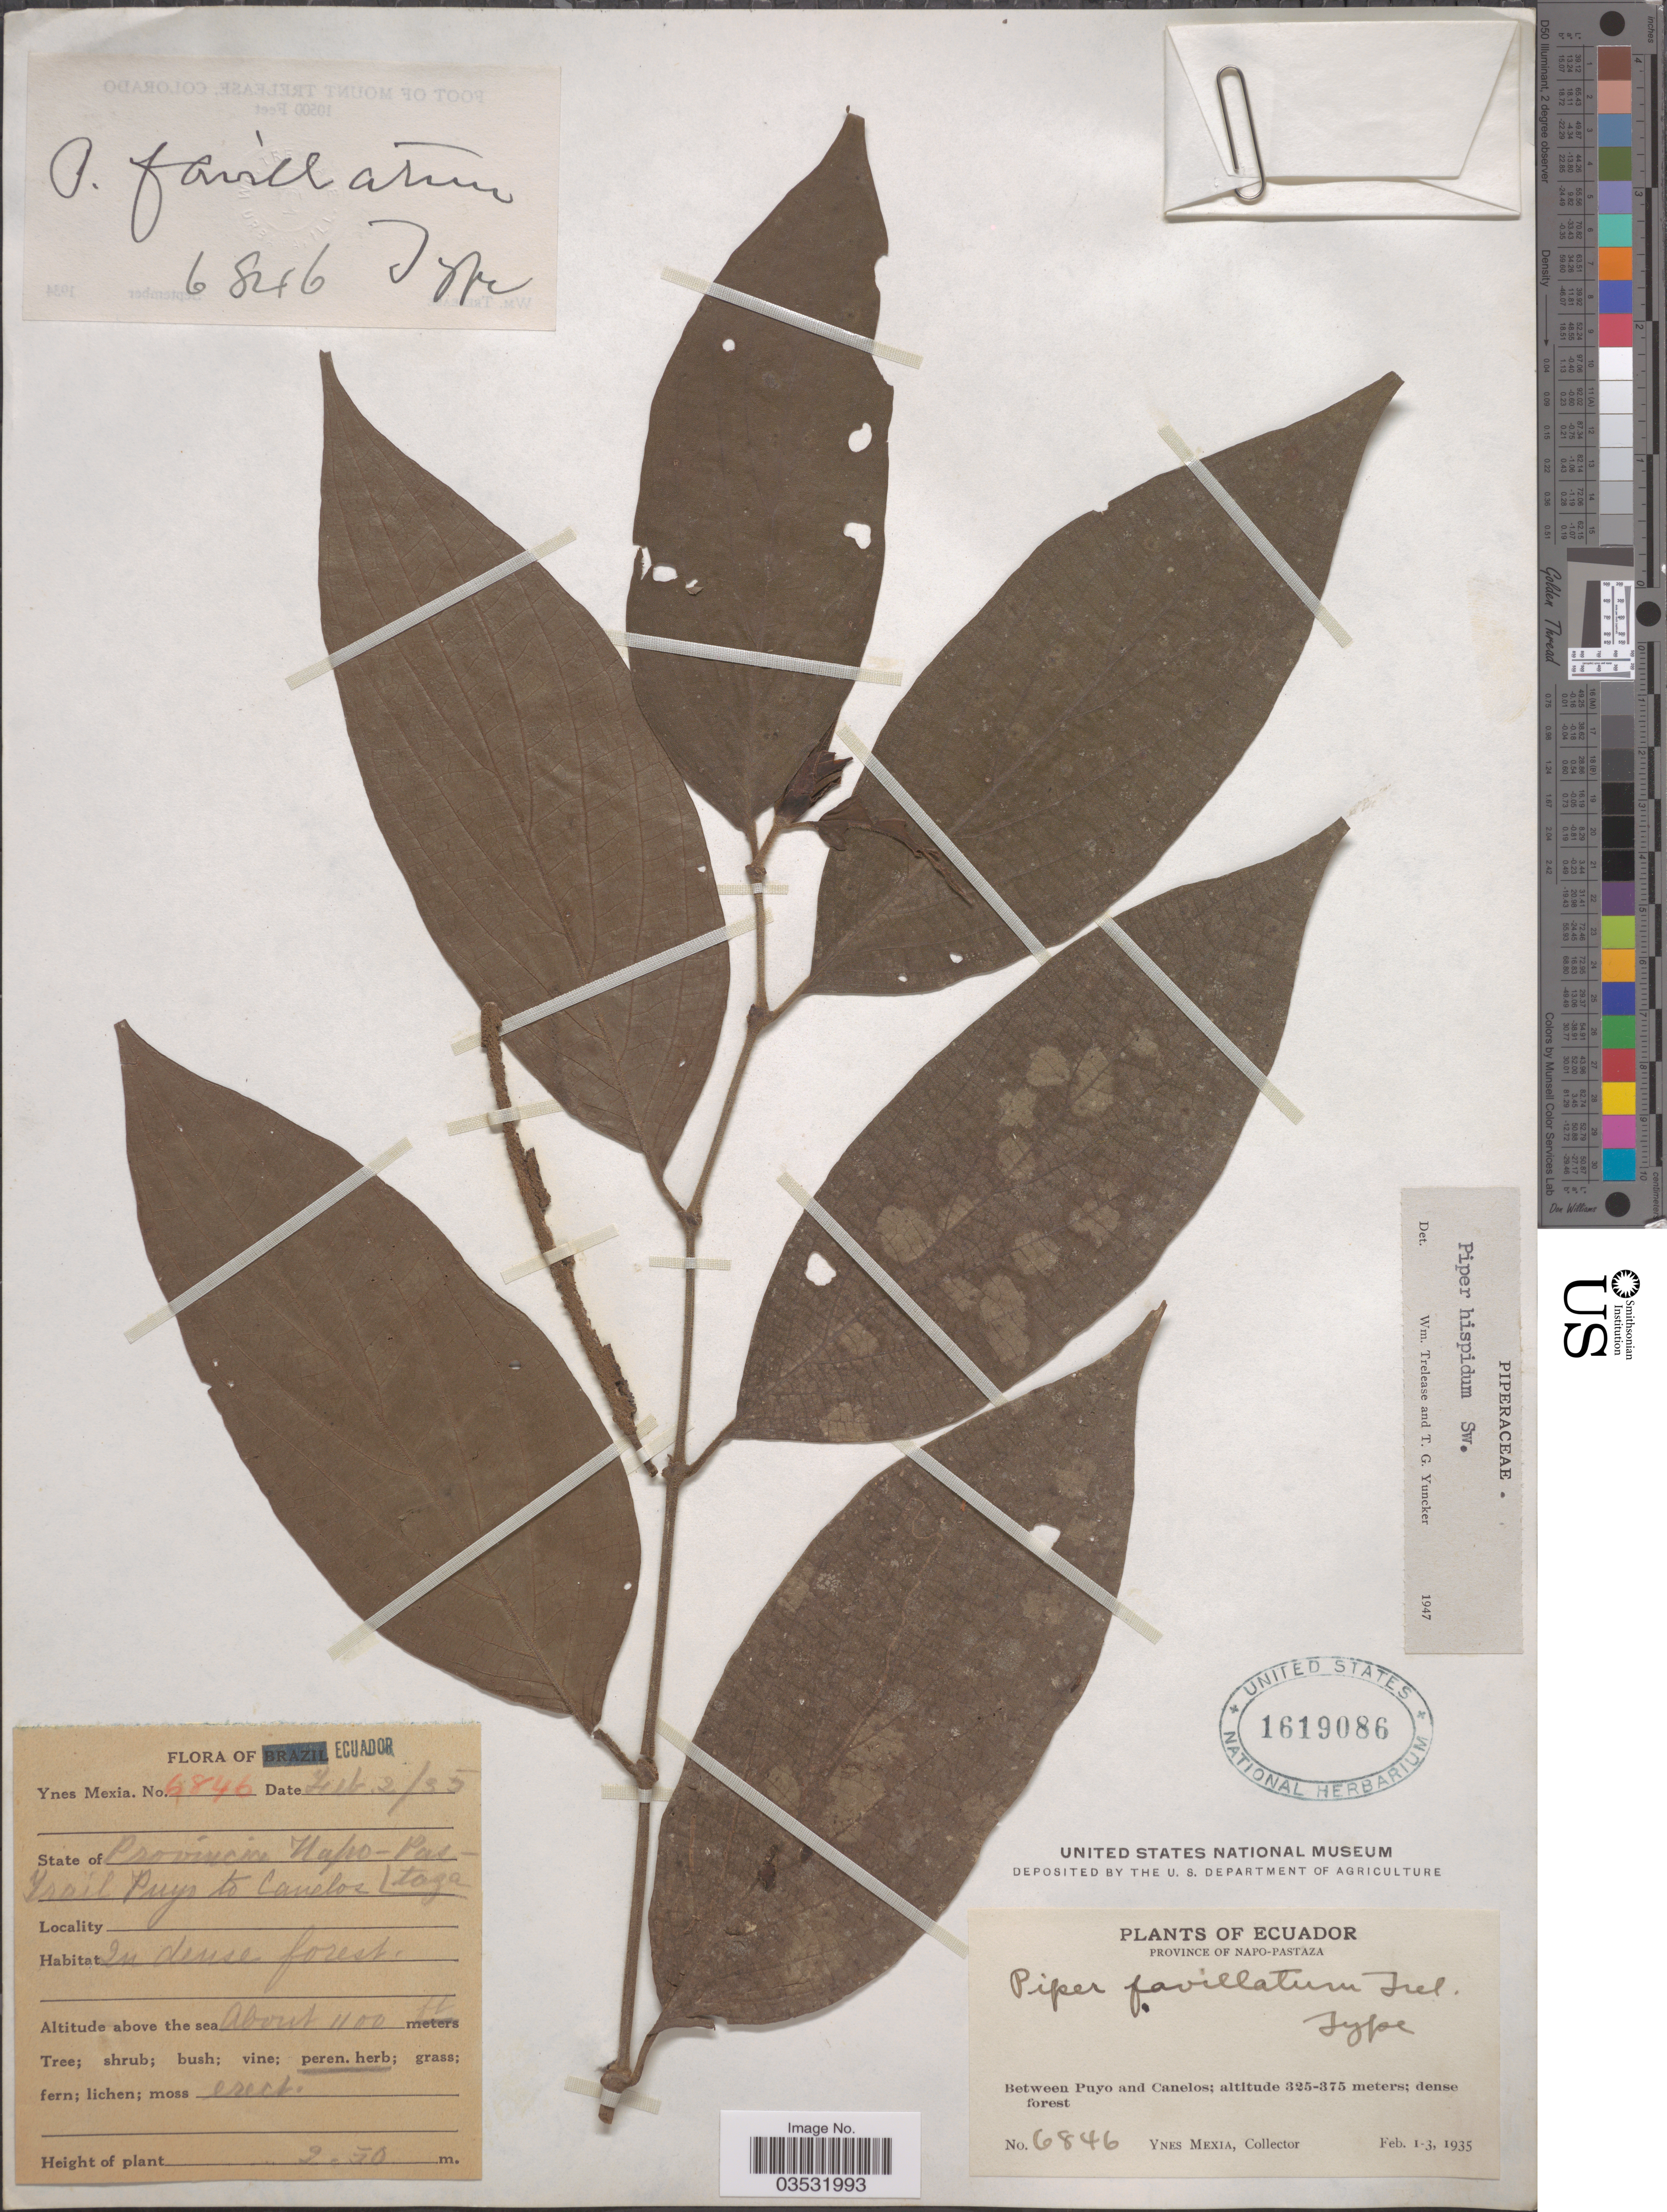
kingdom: Plantae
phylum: Tracheophyta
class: Magnoliopsida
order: Piperales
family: Piperaceae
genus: Piper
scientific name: Piper hispidum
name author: Sw.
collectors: Y. Mexia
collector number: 6846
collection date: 1935-02-02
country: Ecuador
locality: Province of Napo-Pastaza. Between Puyo and Canelos. Trail Puyo to Canelos.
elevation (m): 335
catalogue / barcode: US 1619086